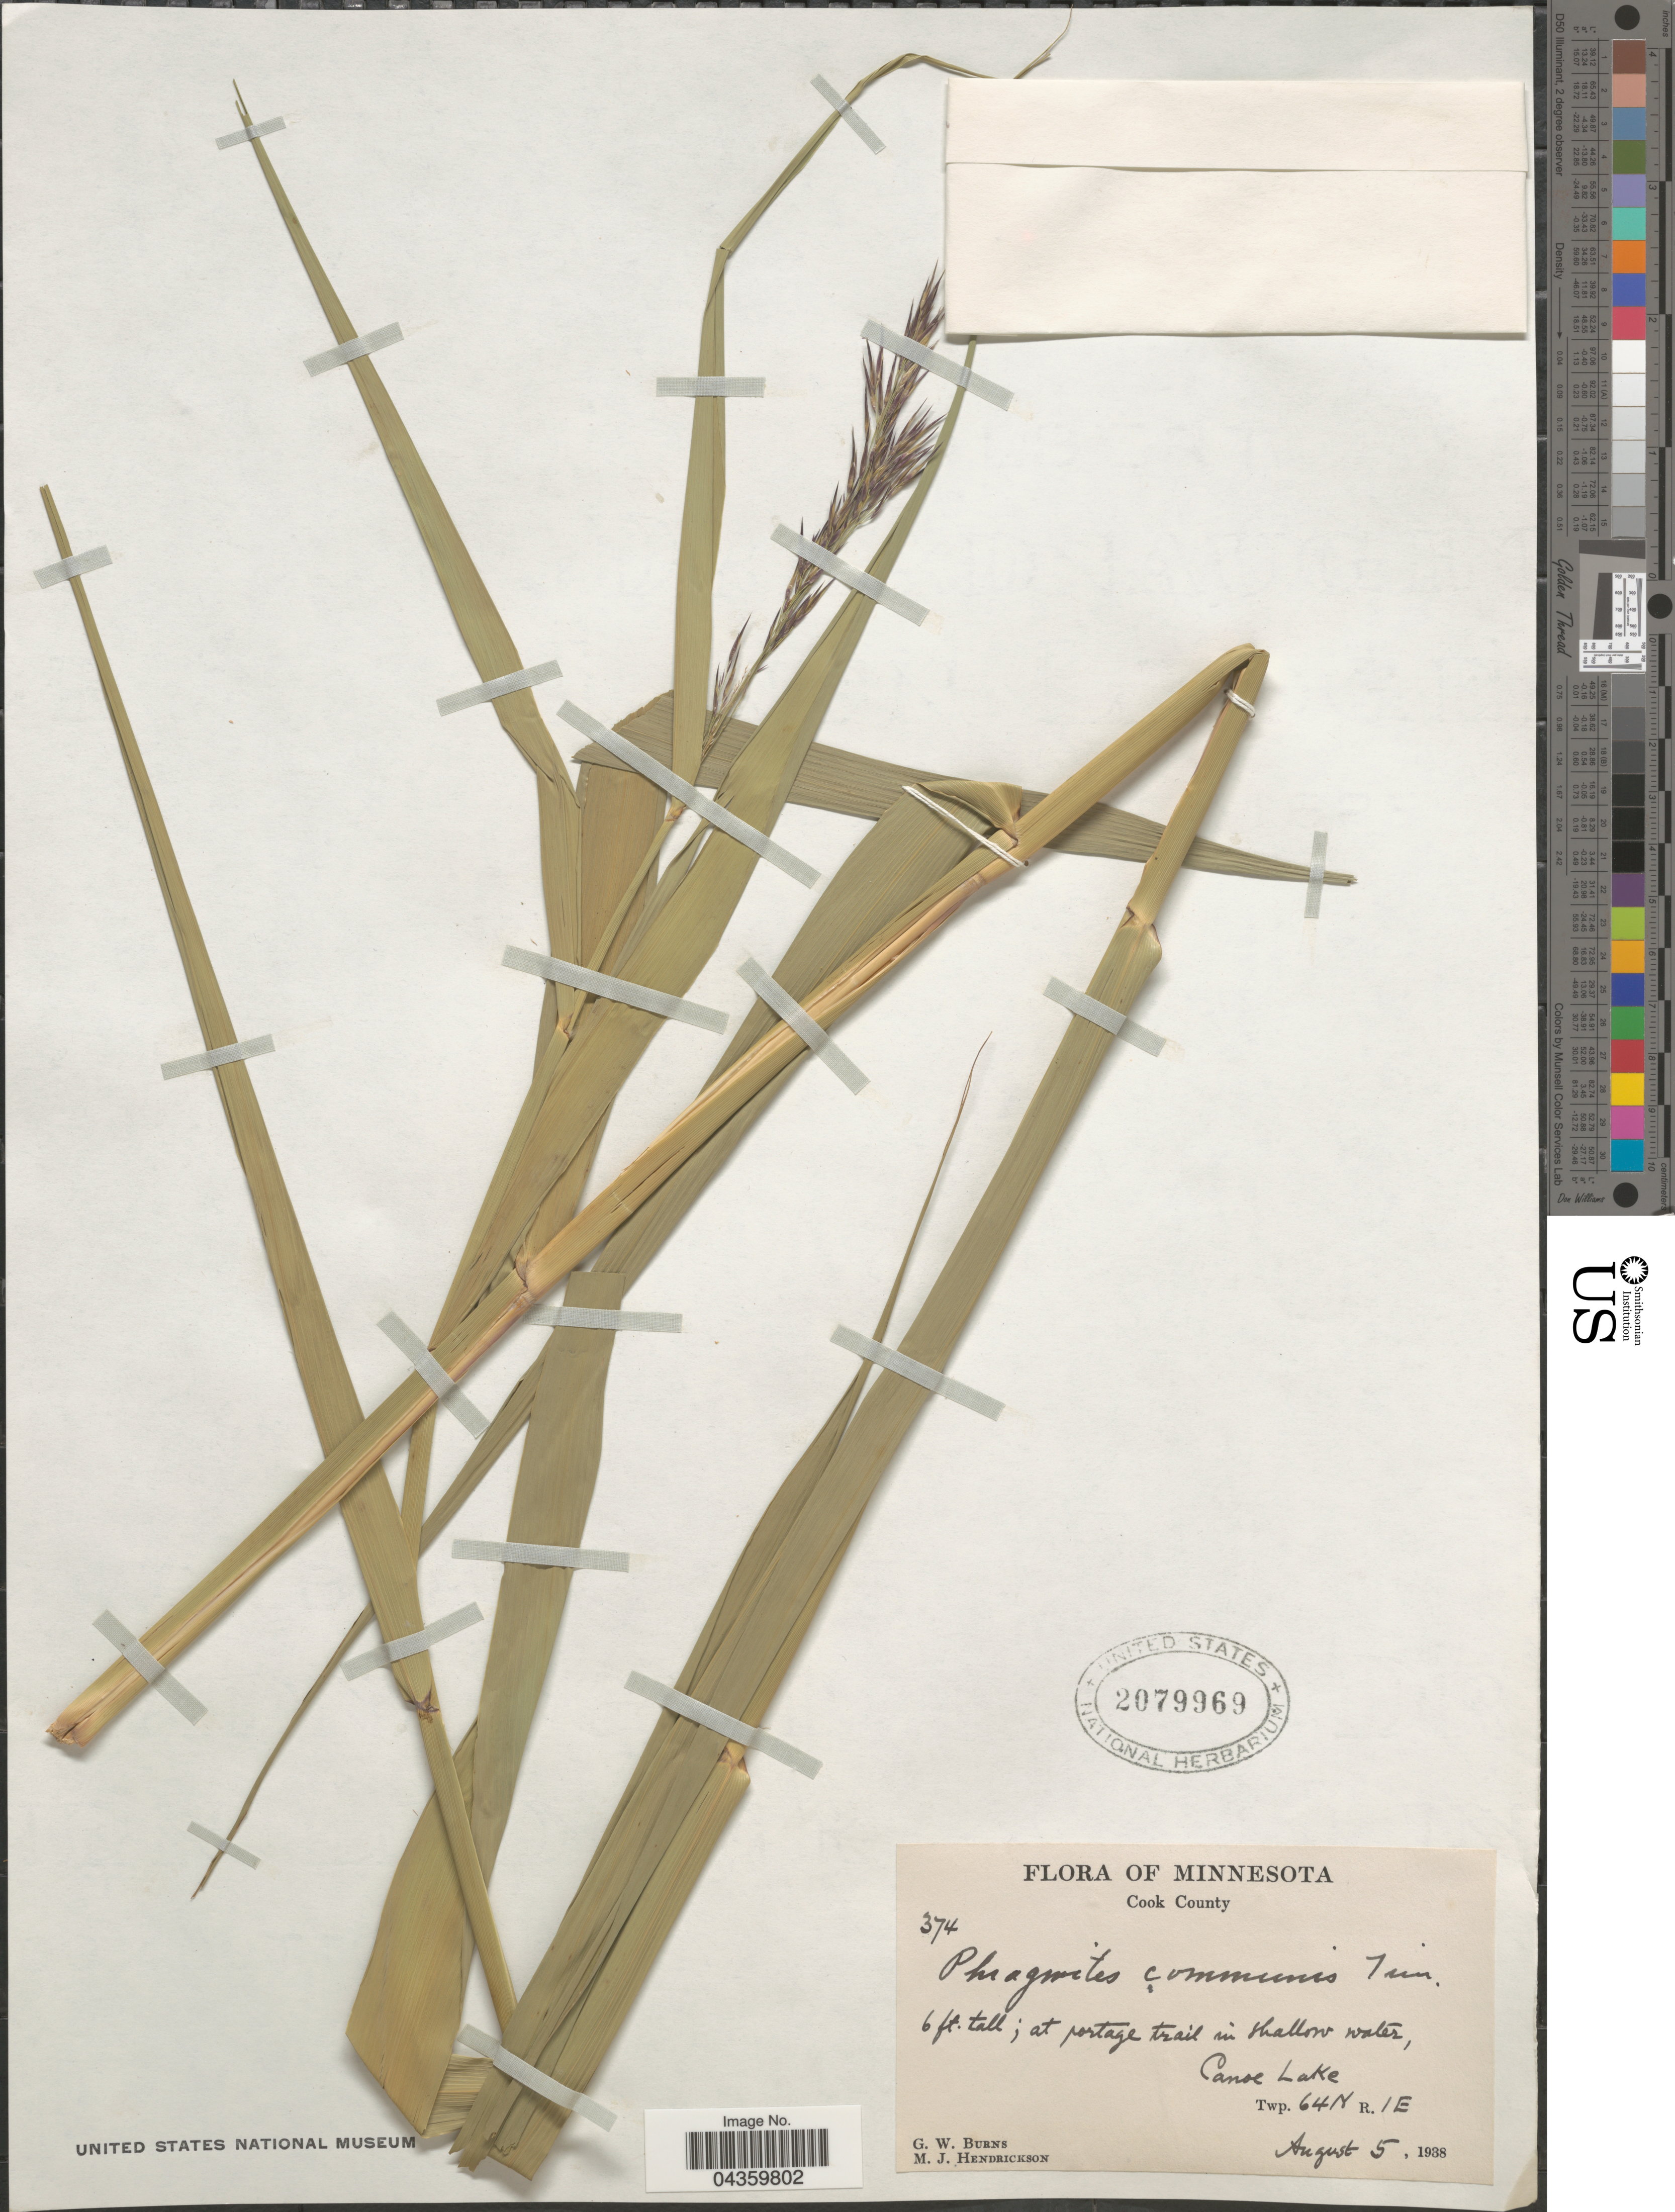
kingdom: Plantae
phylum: Tracheophyta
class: Liliopsida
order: Poales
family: Poaceae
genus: Phragmites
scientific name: Phragmites australis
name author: (Cav.) Trin. ex Steud.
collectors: G. Burns & M. Hendrickson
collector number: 374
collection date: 1938-08-05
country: United States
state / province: Minnesota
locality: Cook County. At portage trail in Shallow water, Canoe Lake. Twp. 64N R.1E.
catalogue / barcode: US 2079969